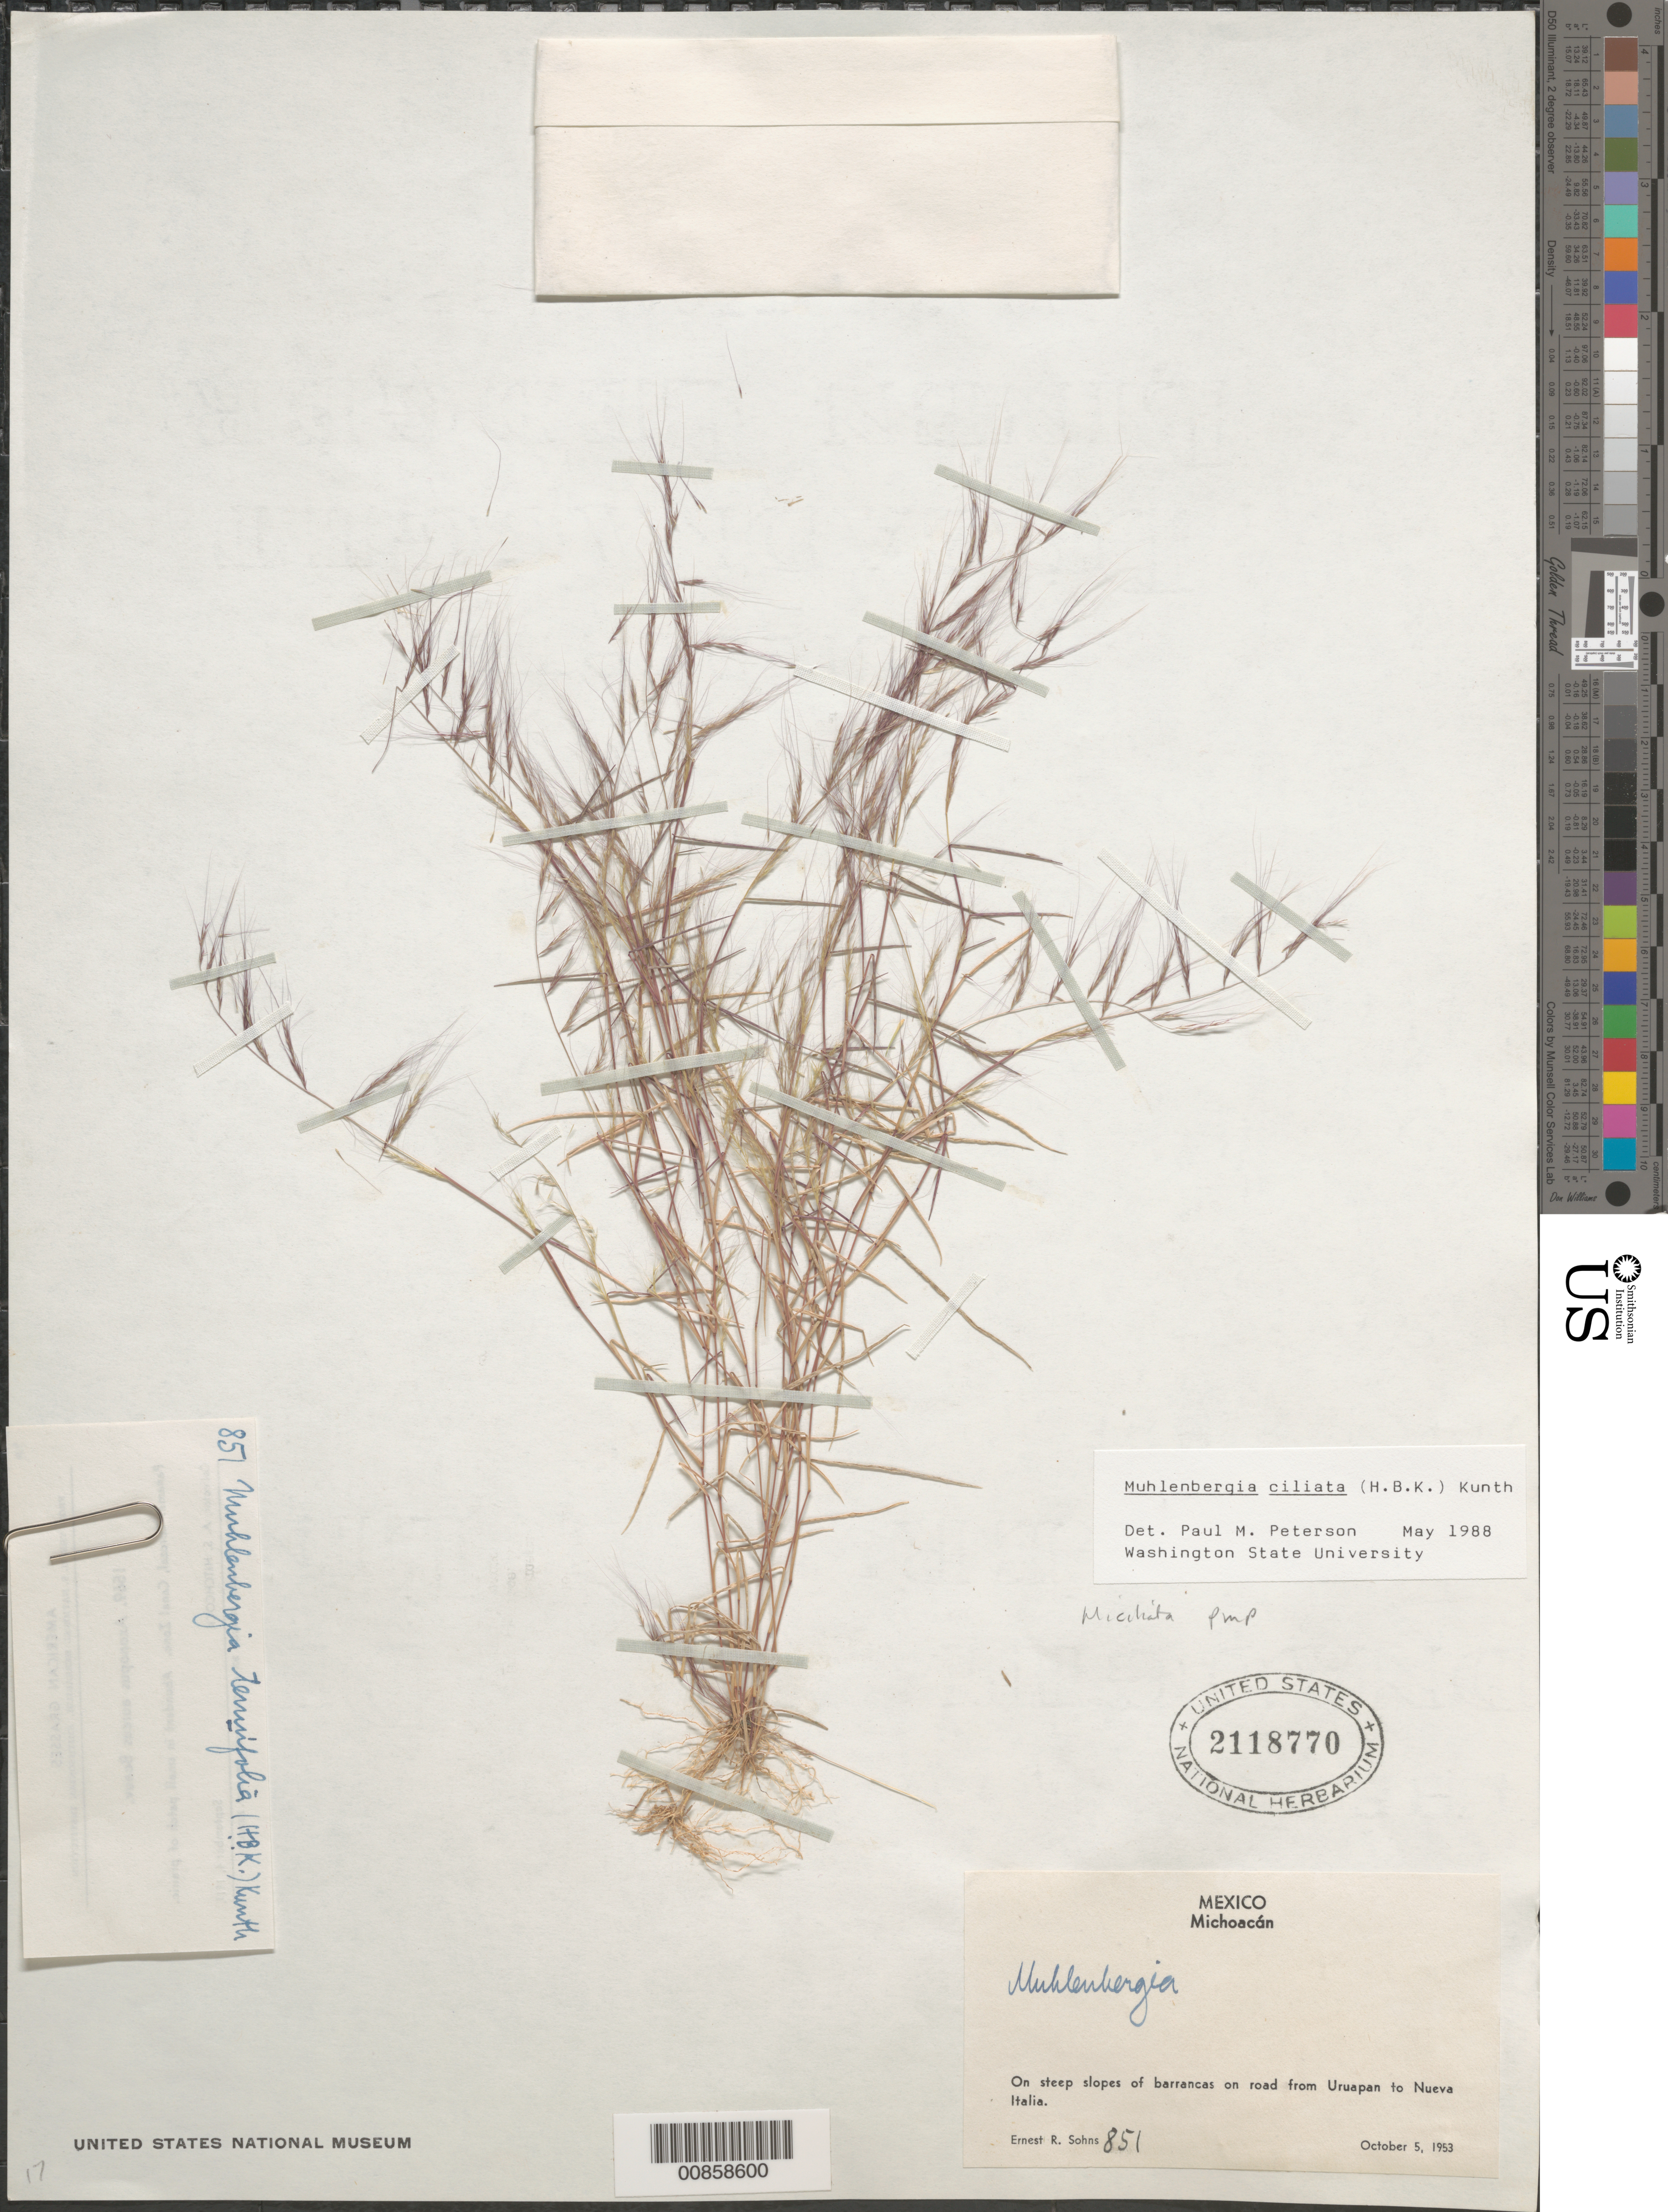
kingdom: Plantae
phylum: Tracheophyta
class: Liliopsida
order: Poales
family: Poaceae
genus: Muhlenbergia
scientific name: Muhlenbergia ciliata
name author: (Kunth) Trin.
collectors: E. R. Sohns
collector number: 851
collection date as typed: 05 Oct 1953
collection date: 1953-10-05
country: Mexico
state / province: Michoacan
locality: Barranca on road from Uruapan to Nva. Italia, Mich.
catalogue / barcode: US 2118770